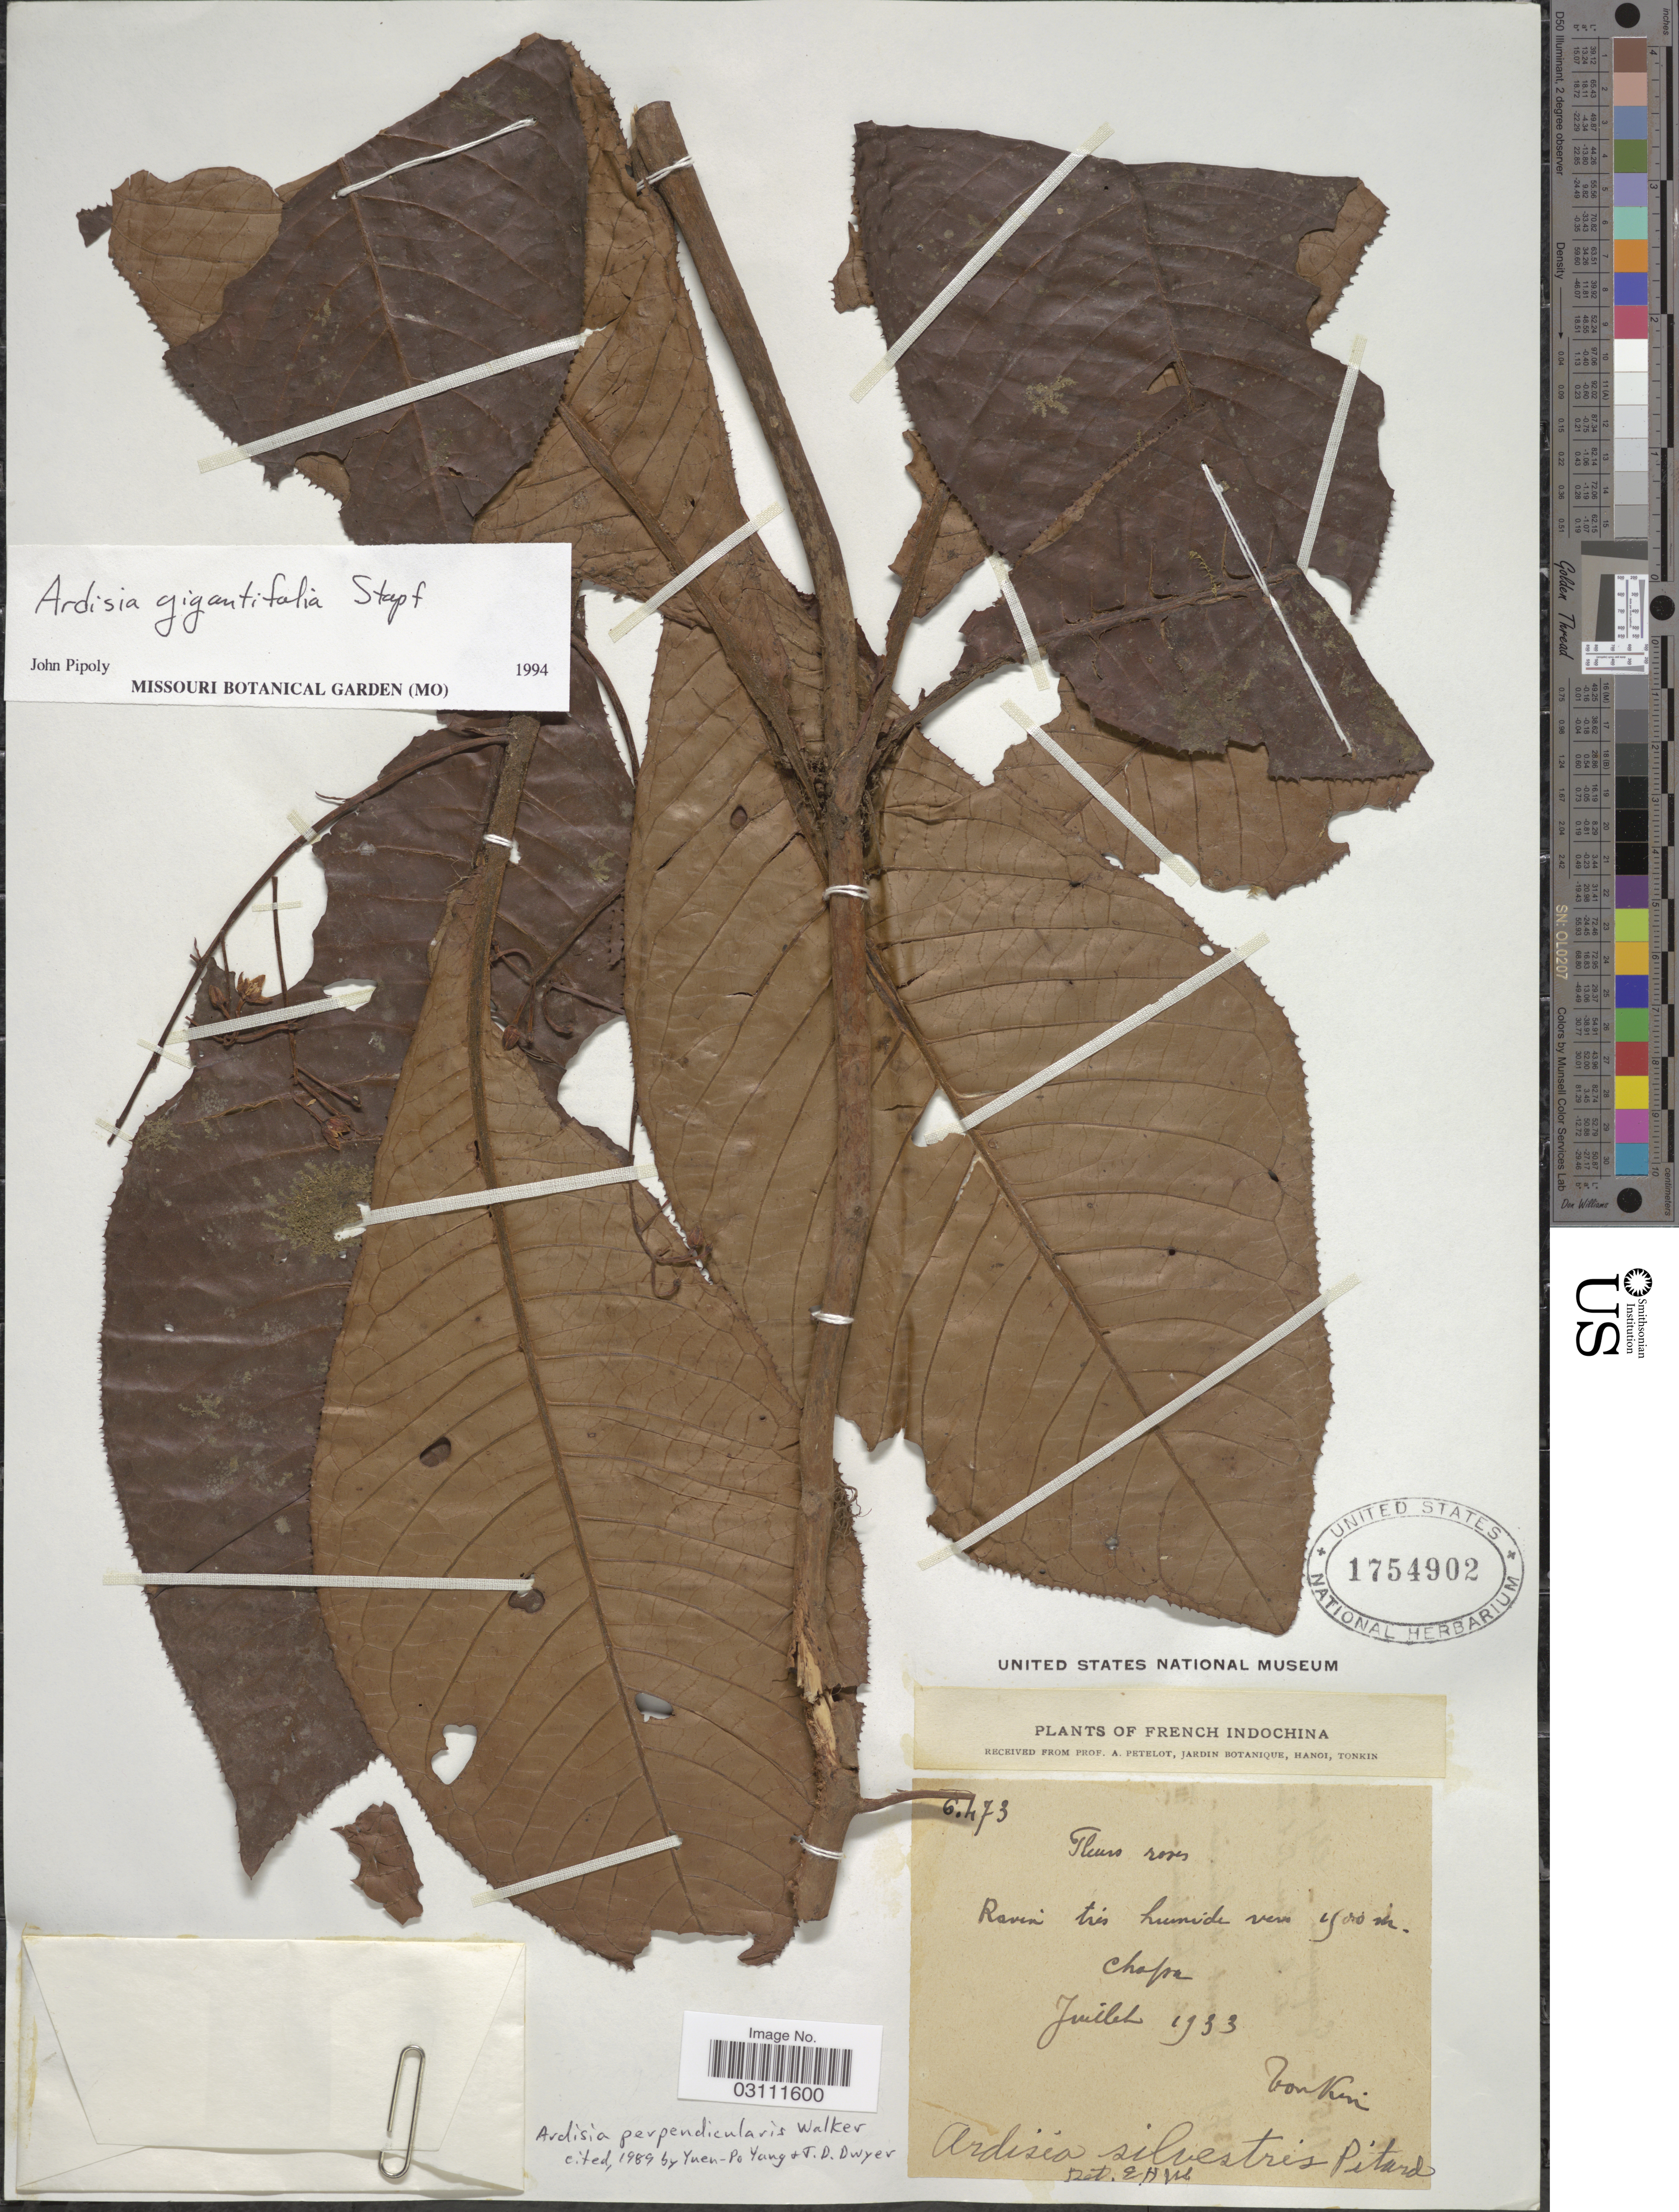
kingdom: Plantae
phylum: Tracheophyta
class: Magnoliopsida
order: Ericales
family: Primulaceae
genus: Ardisia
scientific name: Ardisia gigantifolia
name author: Stapf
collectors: A. Petelot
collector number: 6473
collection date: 1933-07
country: Vietnam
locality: French Indochina, Chapa.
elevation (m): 1900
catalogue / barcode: US 1754902